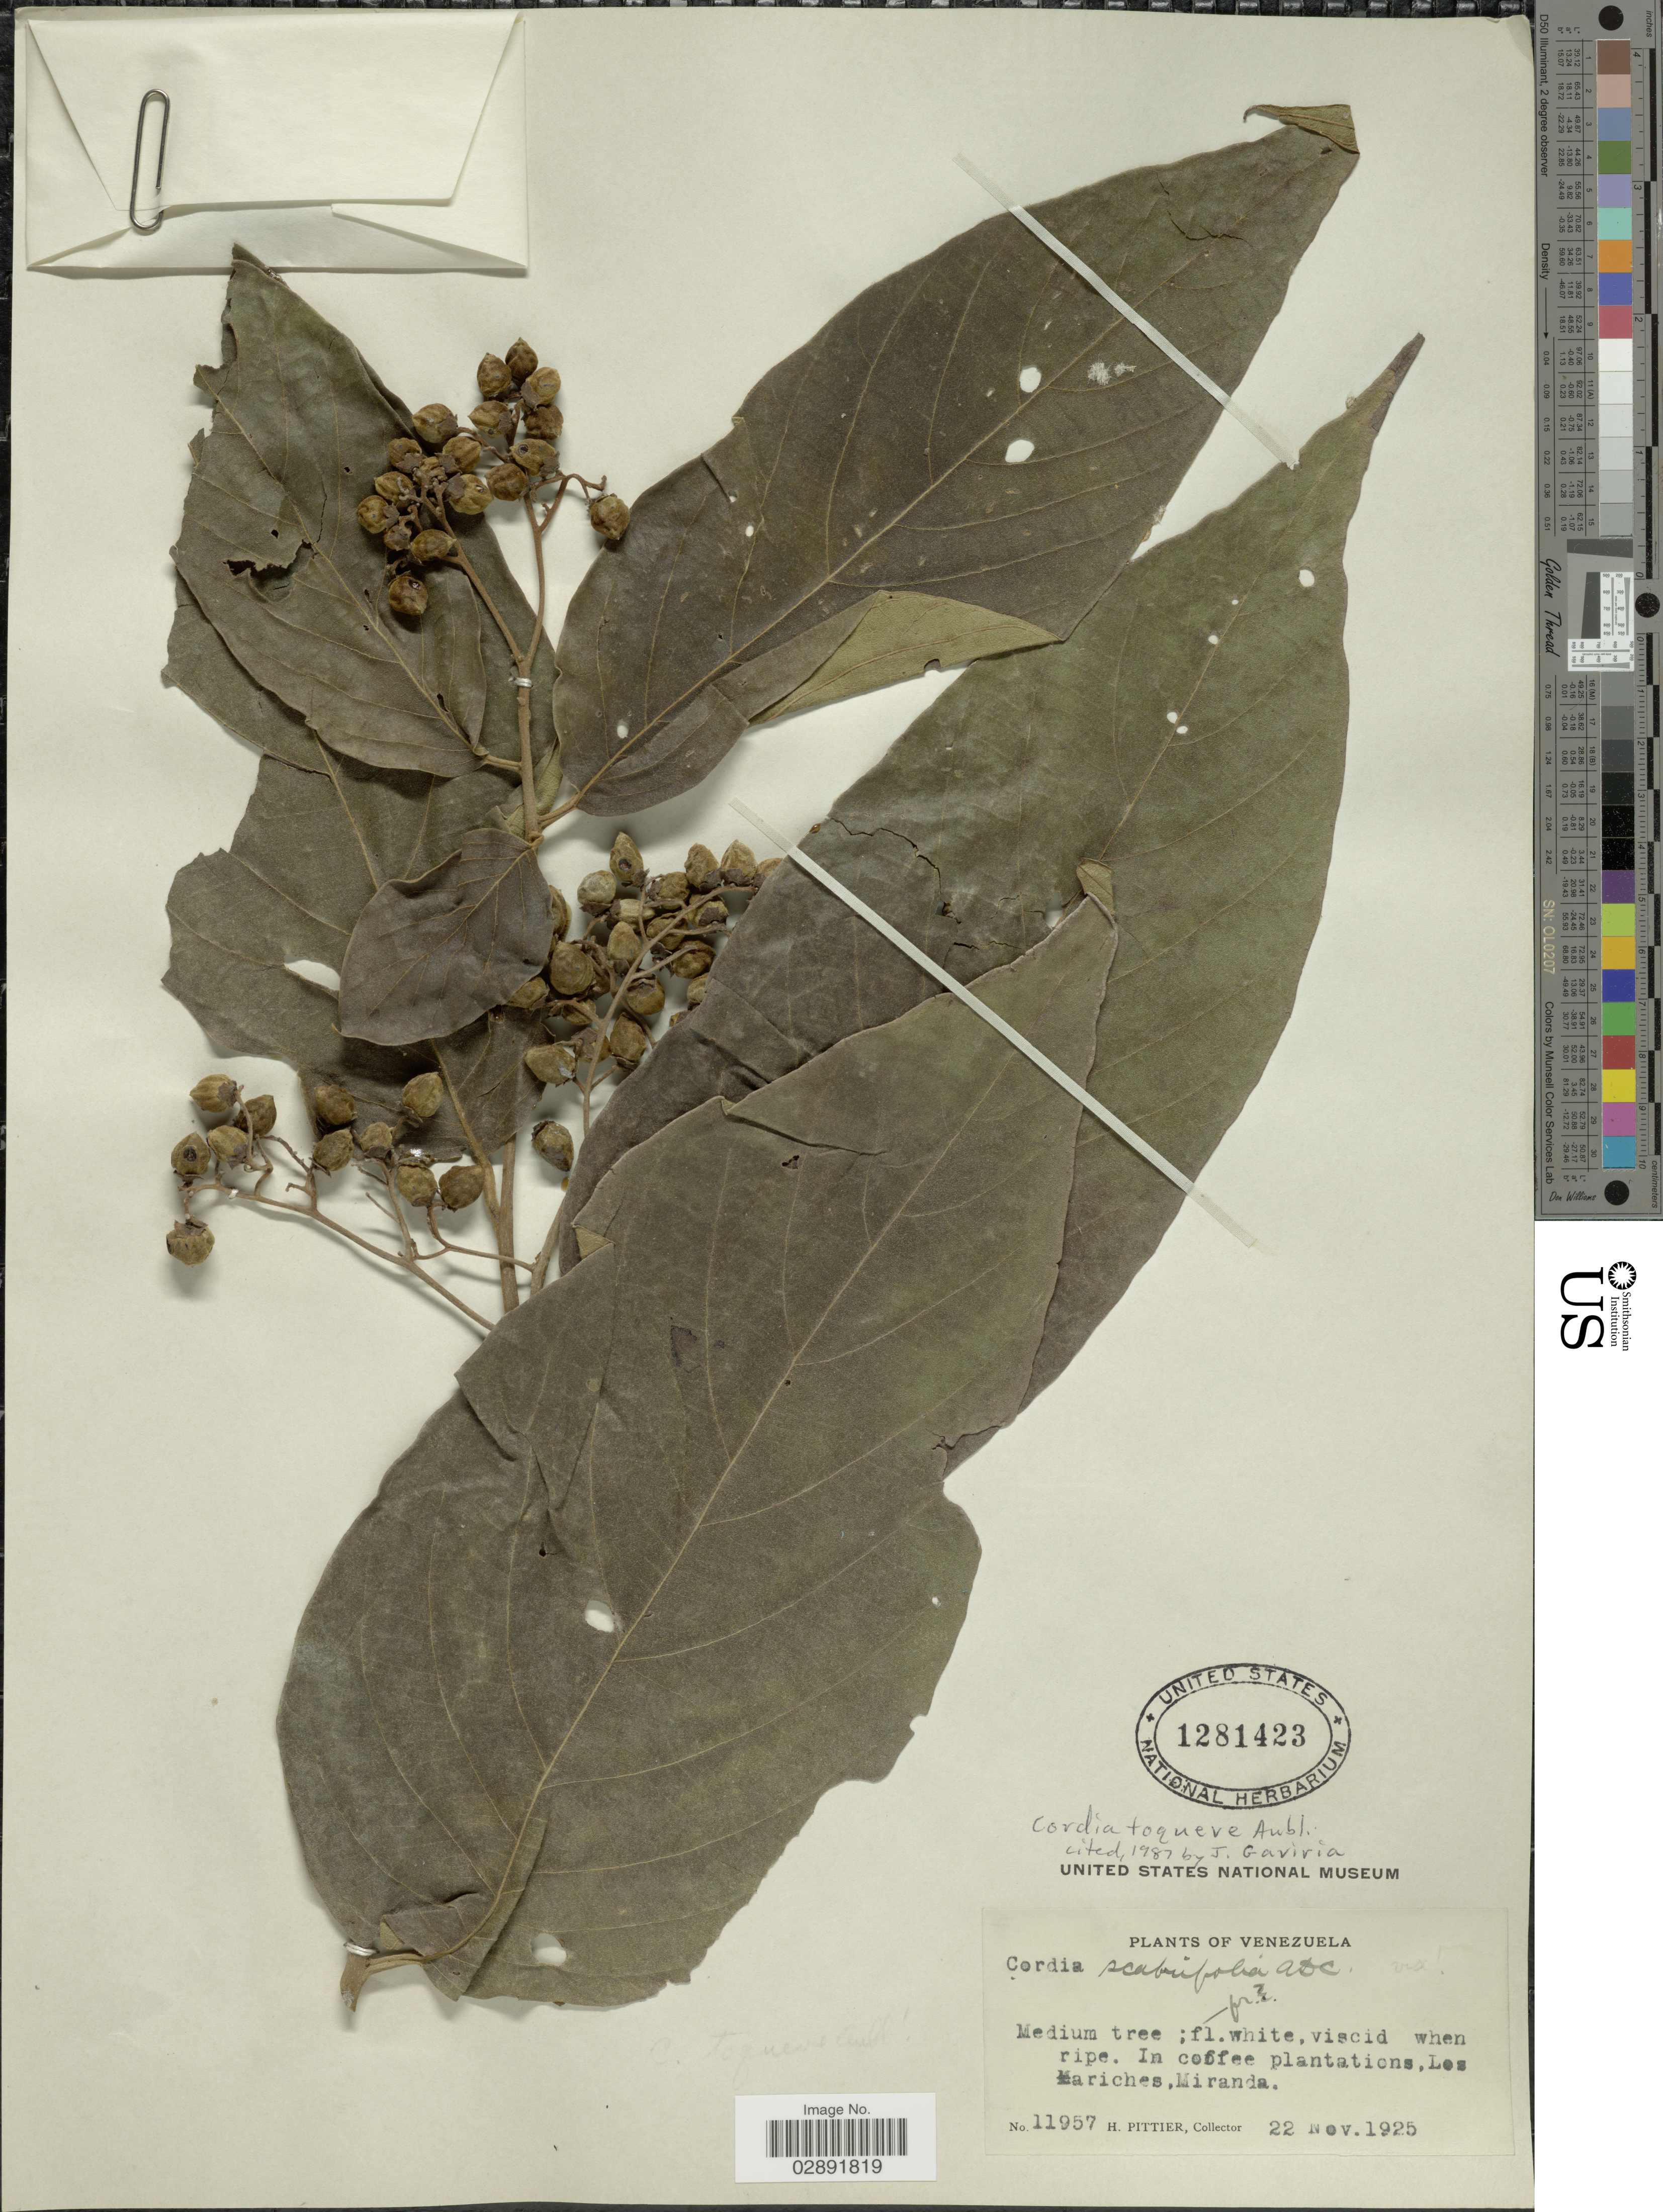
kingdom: Plantae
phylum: Tracheophyta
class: Magnoliopsida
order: Boraginales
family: Cordiaceae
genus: Cordia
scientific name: Cordia toqueve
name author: Aubl.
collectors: H. F. Pittier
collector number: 11957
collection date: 1925-11-22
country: Venezuela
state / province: Miranda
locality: In coffee plantations, Los Mariches.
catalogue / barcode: US 1281423